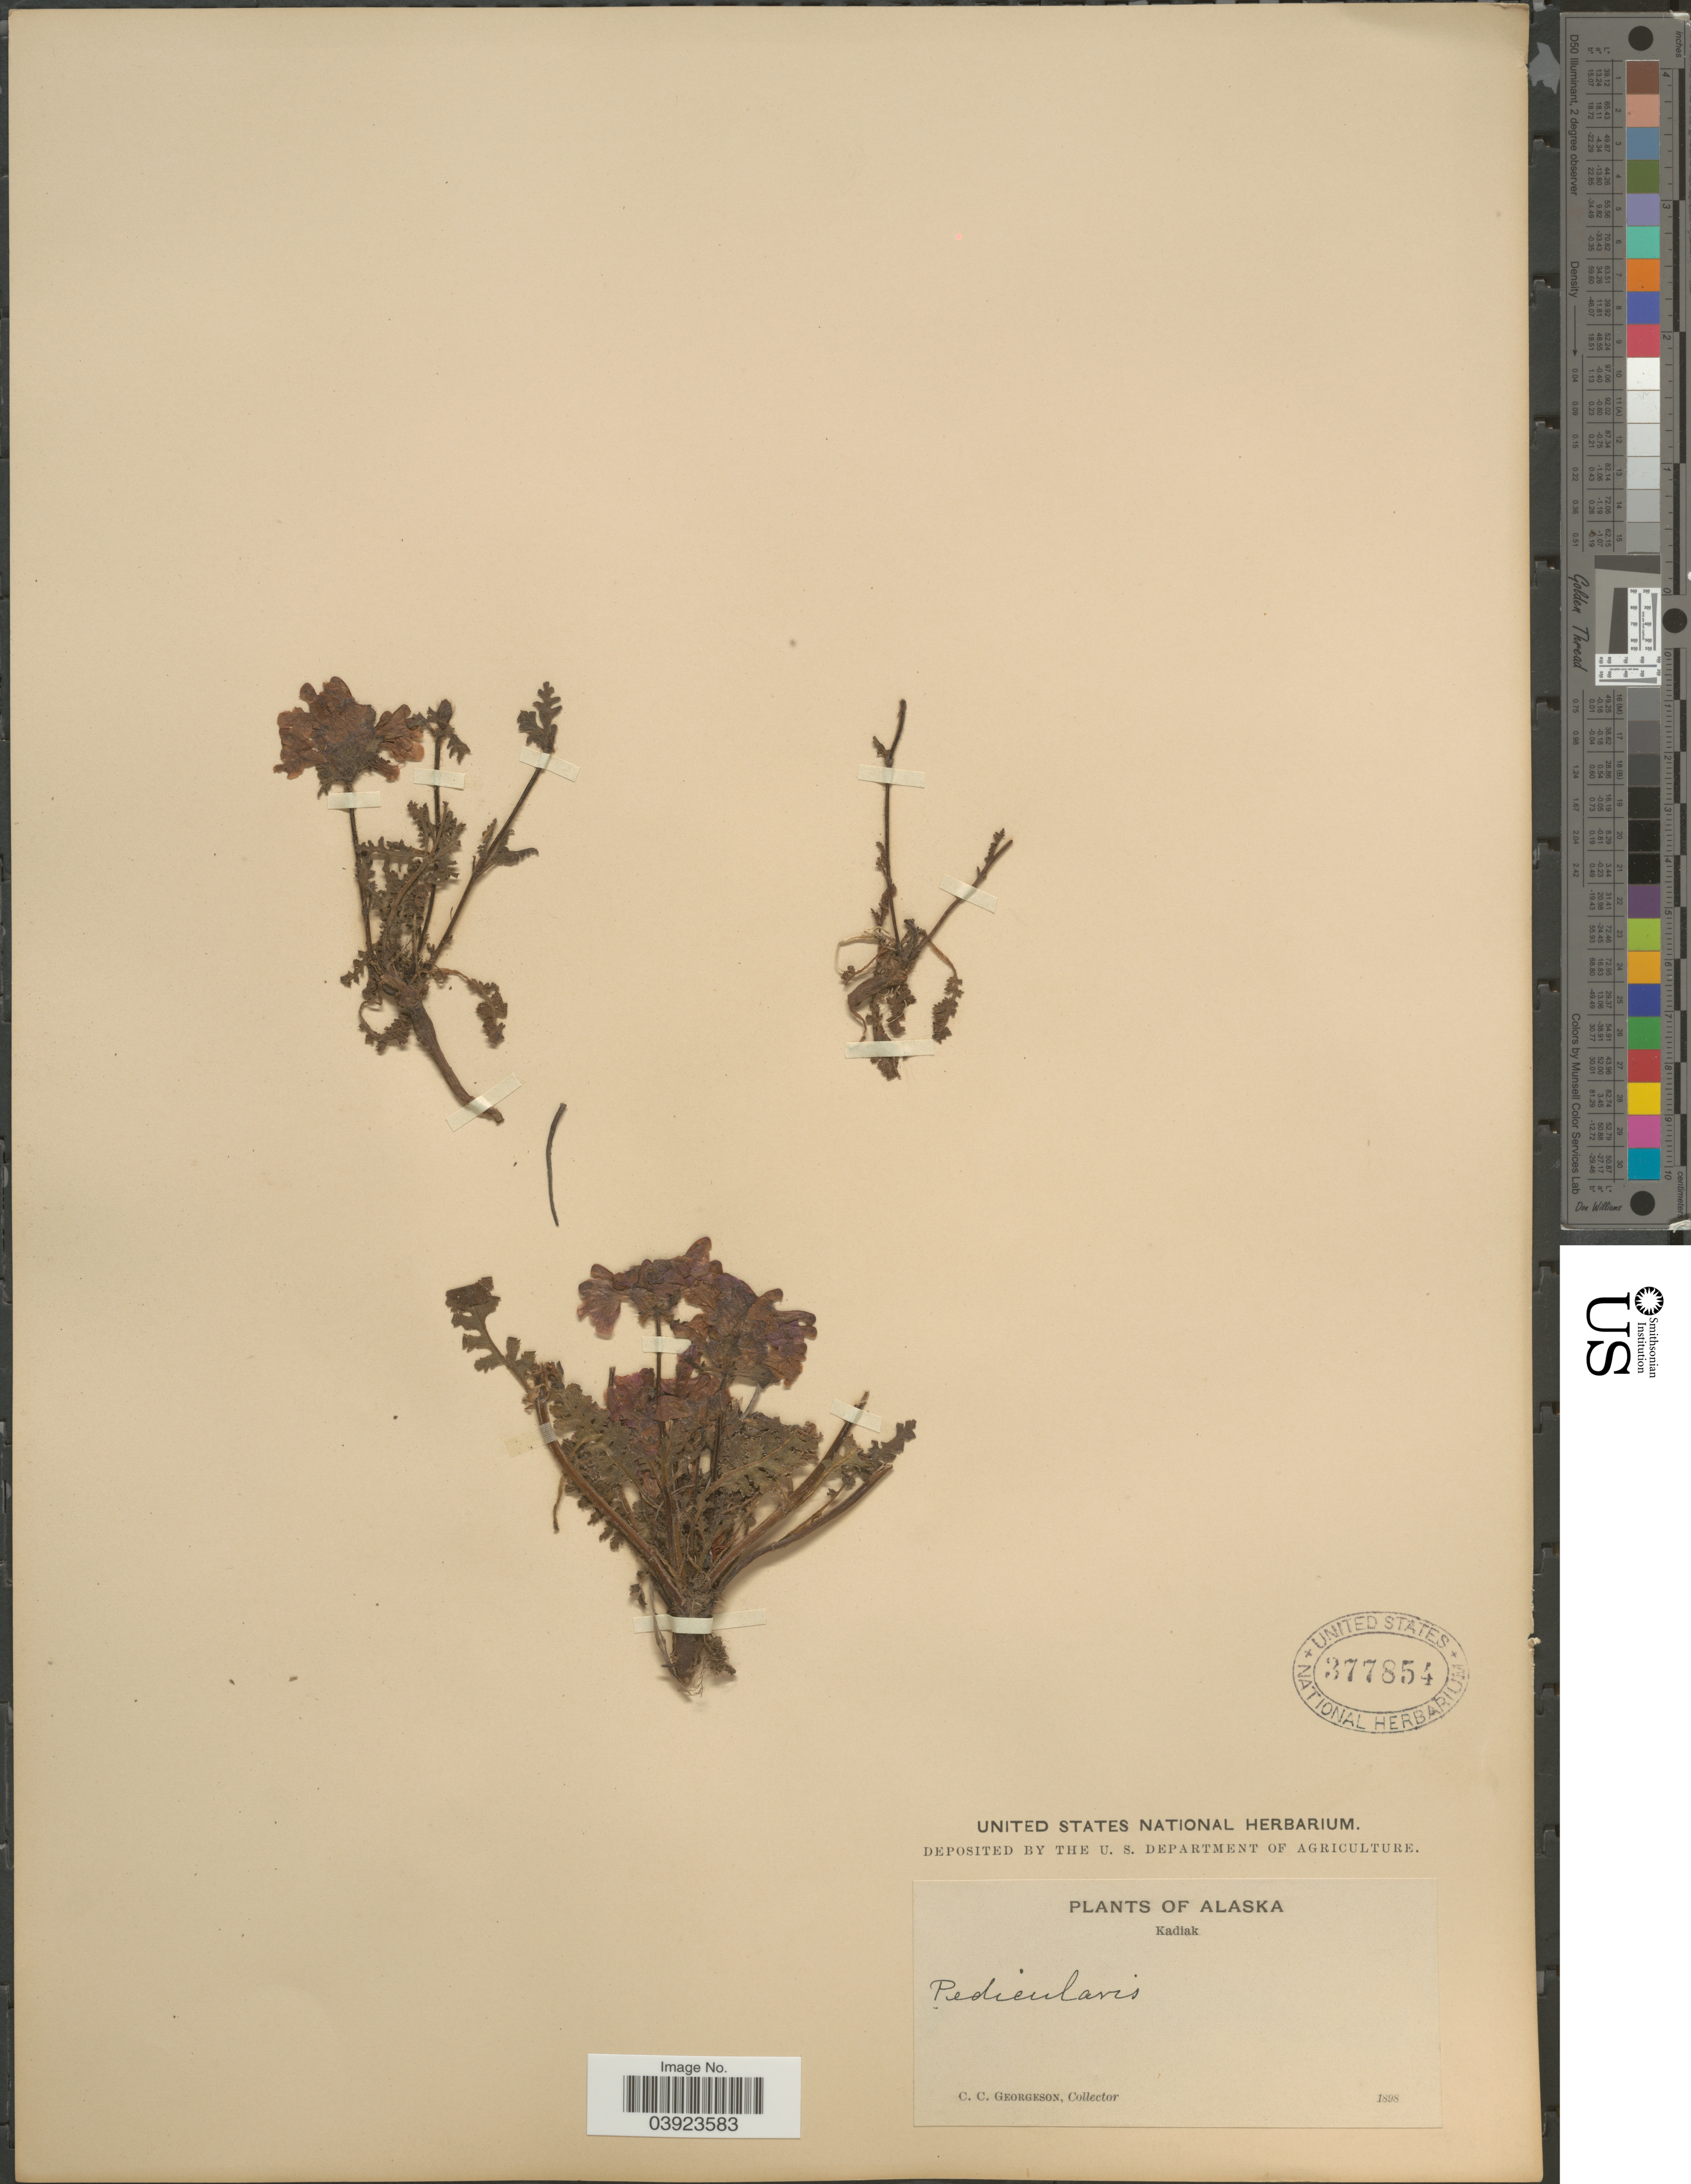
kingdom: Plantae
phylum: Tracheophyta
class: Magnoliopsida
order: Lamiales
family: Orobanchaceae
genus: Pedicularis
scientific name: Pedicularis verticillata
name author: L.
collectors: C. Georgeson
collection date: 1898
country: United States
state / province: Alaska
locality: Kadiak.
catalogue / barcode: US 377854